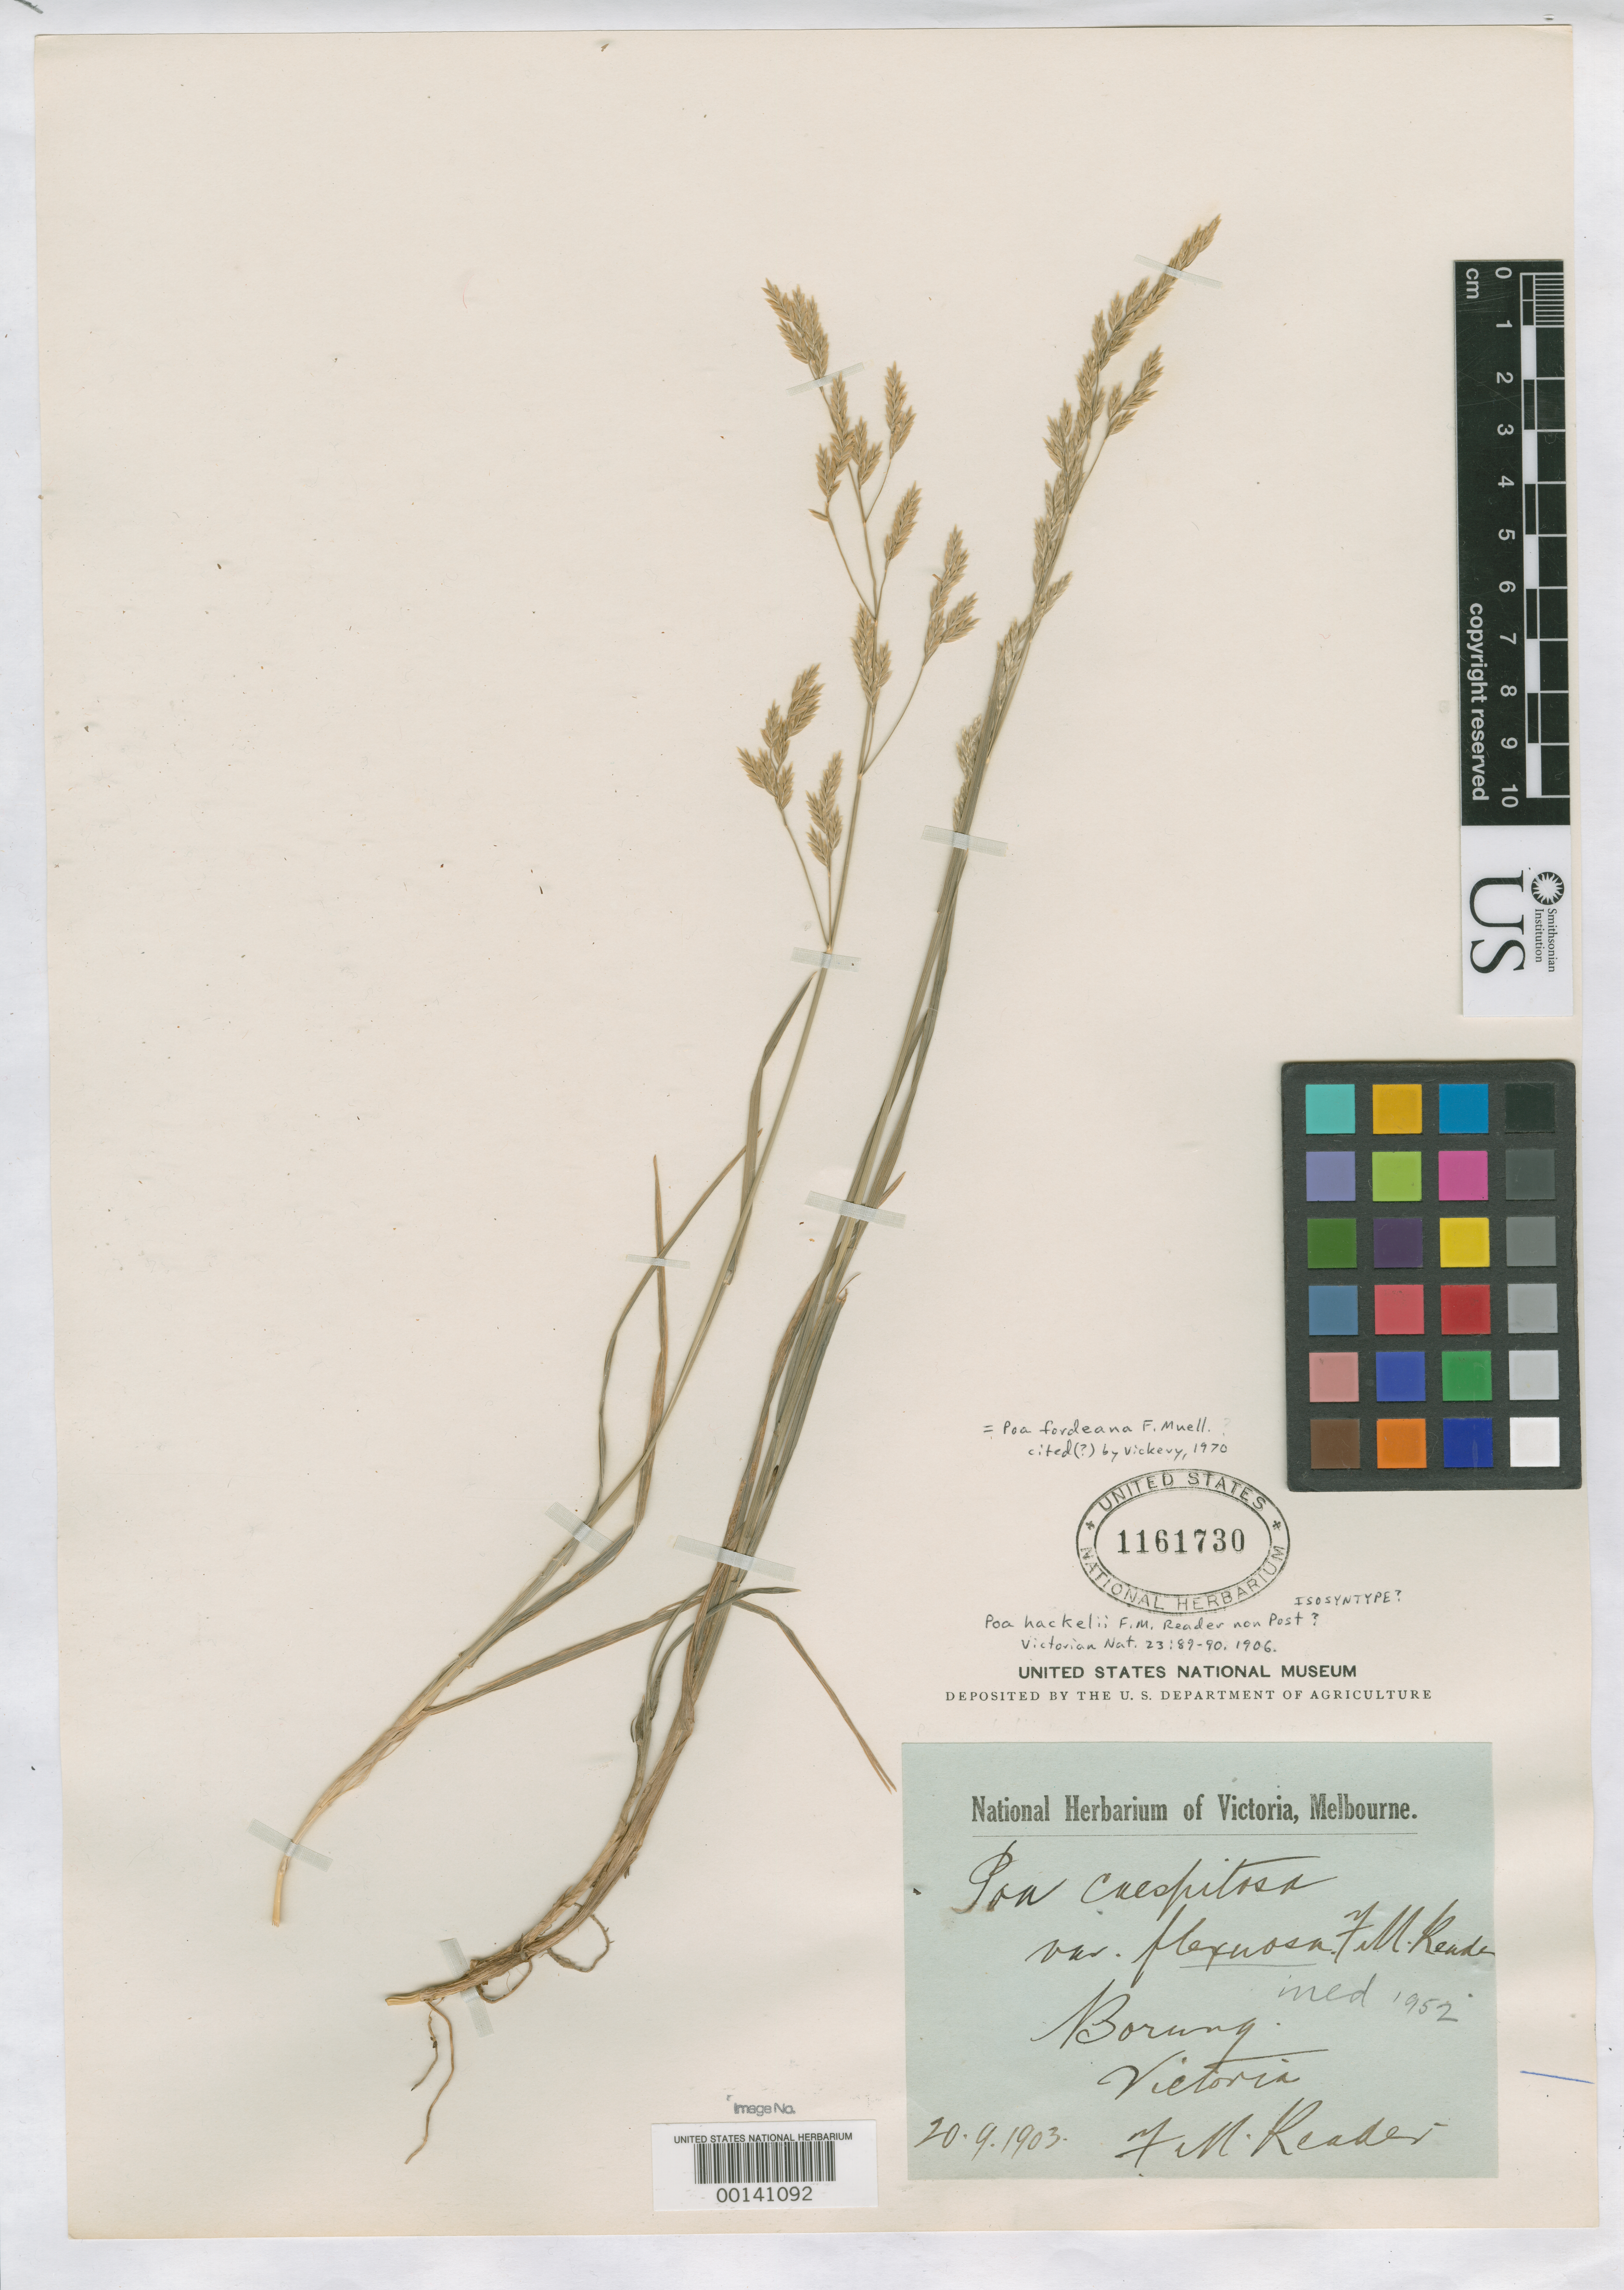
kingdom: Plantae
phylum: Tracheophyta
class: Liliopsida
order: Poales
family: Poaceae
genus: Poa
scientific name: Poa hackelii Reader, nom. illeg.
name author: Reader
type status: Possible Syntype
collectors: F. Reader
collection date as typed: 20 Sep 1903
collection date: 1903-09-20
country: Australia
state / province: Victoria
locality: Ne of Warracknabeal.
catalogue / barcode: US 1161730